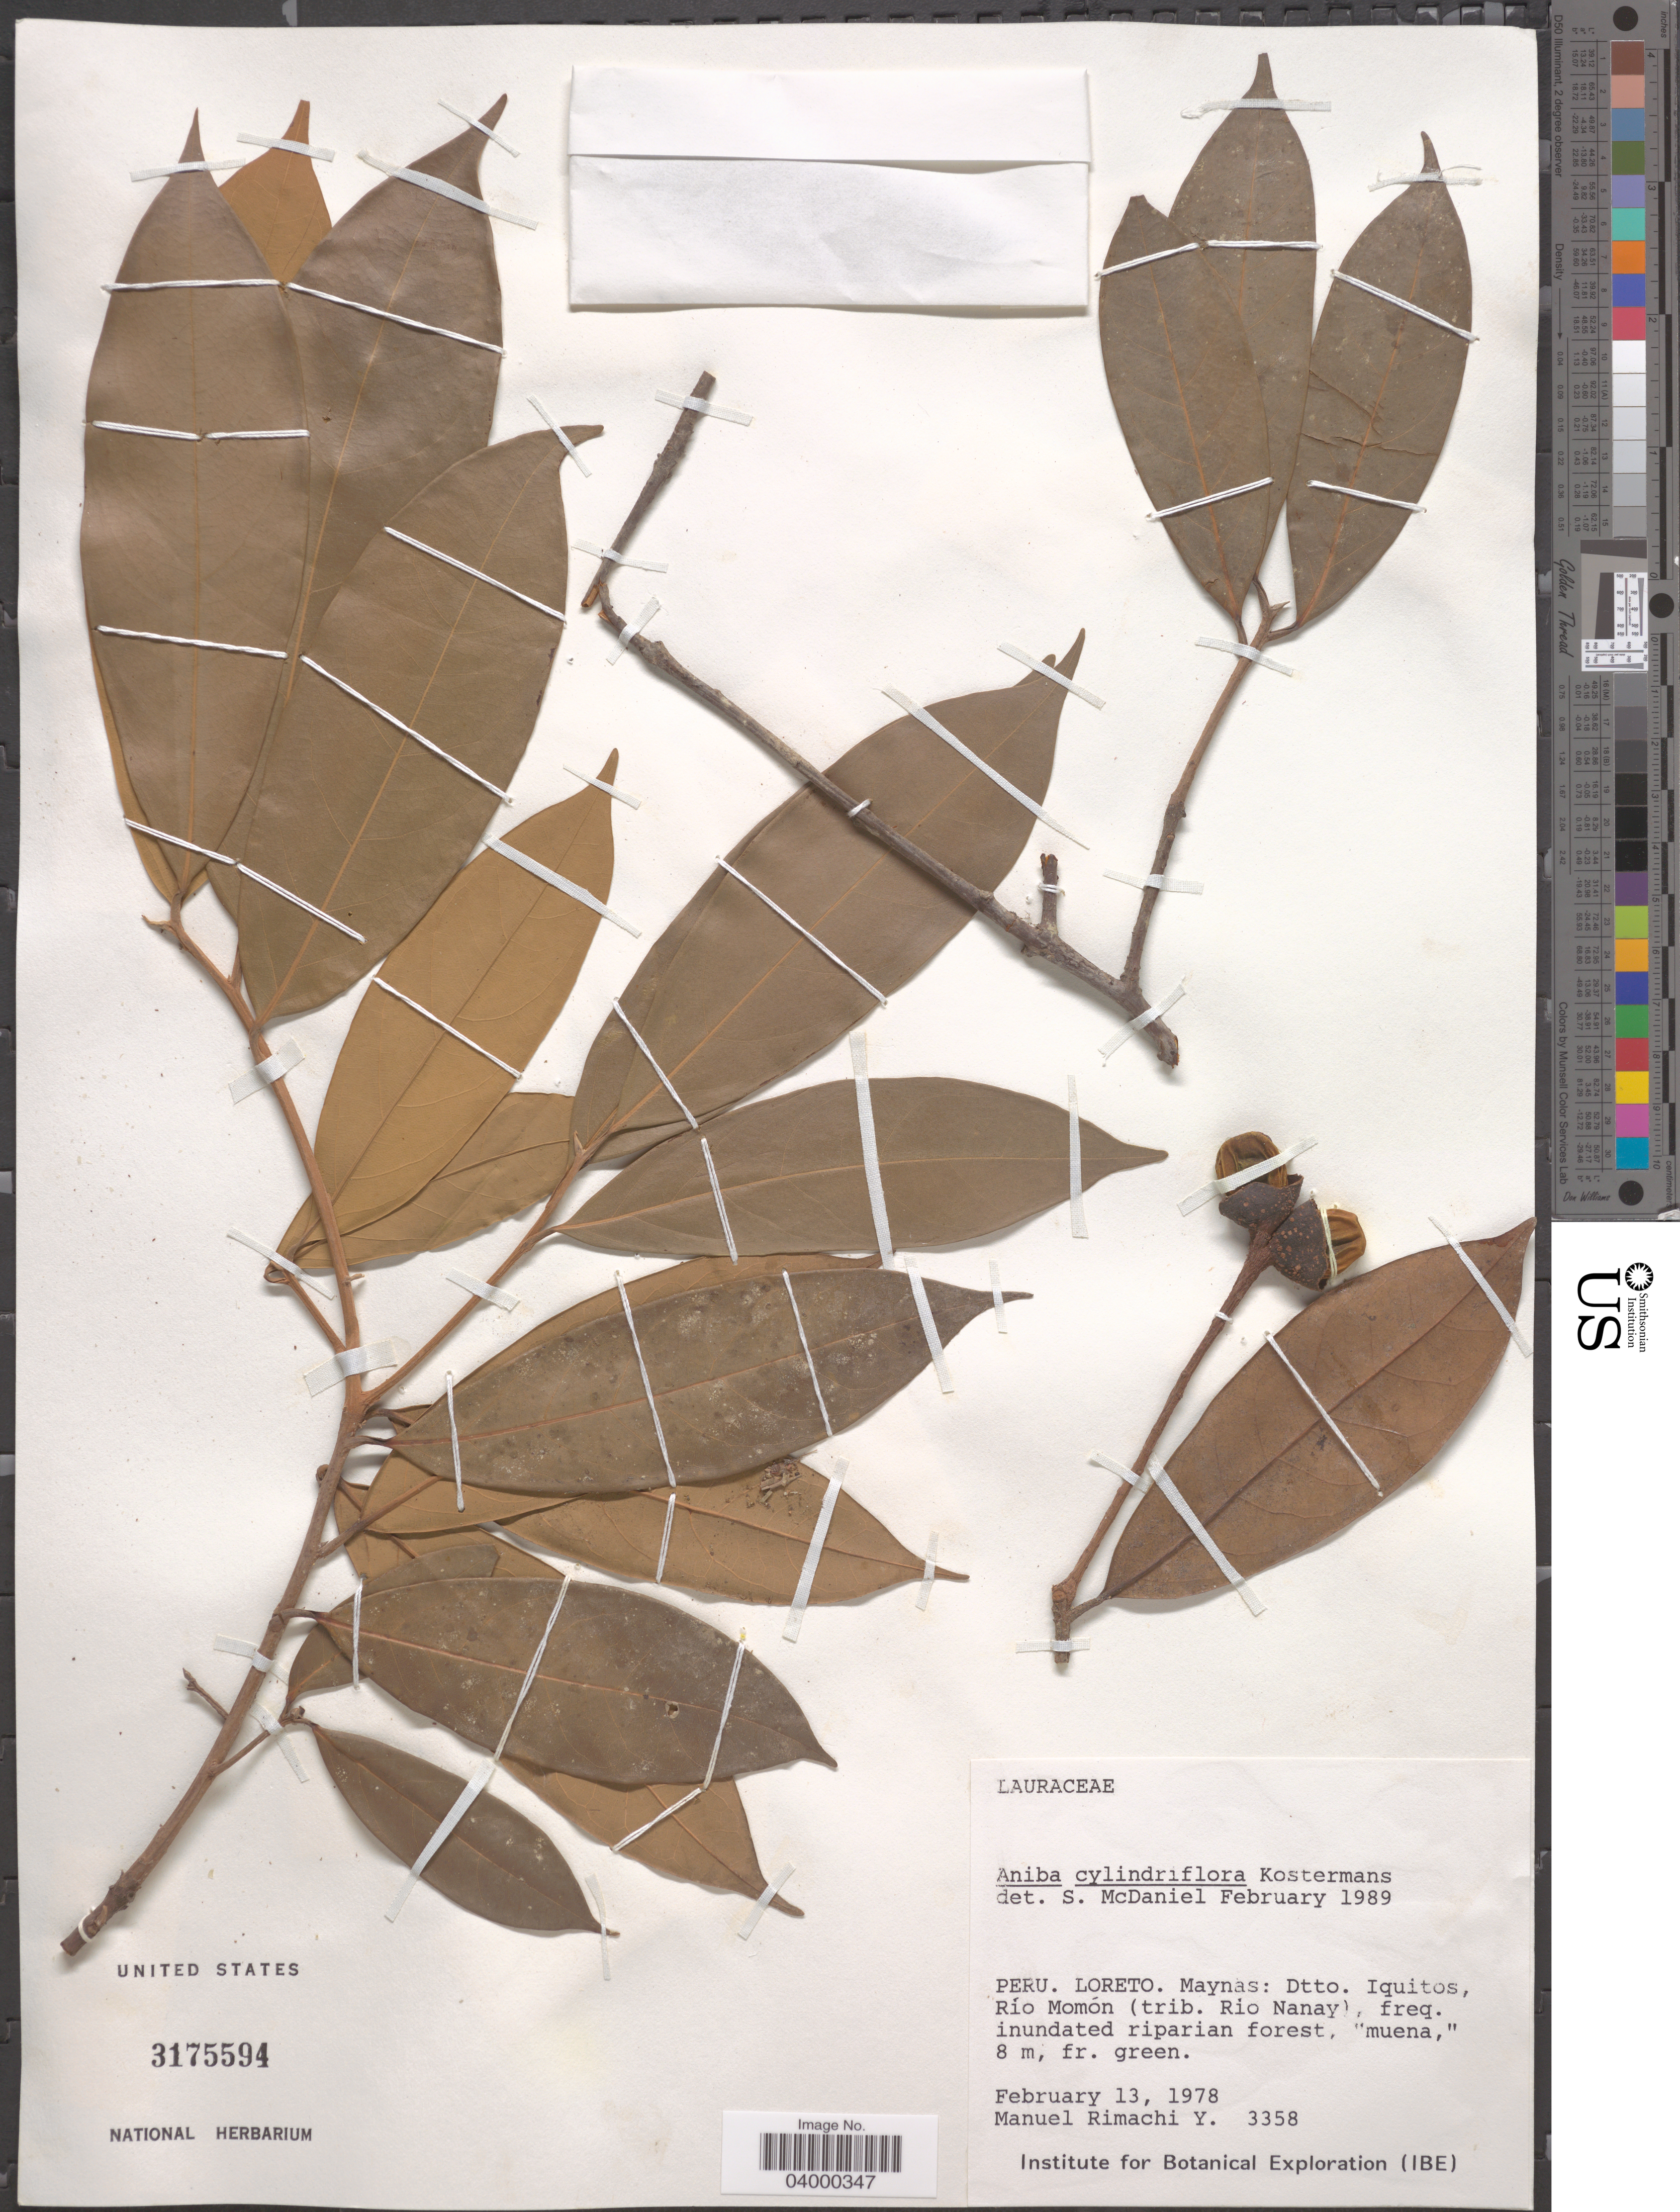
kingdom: Plantae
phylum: Tracheophyta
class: Magnoliopsida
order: Laurales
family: Lauraceae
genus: Aniba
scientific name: Aniba cylindriflora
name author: Kosterm.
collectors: M. Rimachi Y.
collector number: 3358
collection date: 1978-02-13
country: Peru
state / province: Loreto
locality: Maynas: Dtto. Iquitos, Río Momón (trib. Rio Nanay).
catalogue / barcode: US 3175594